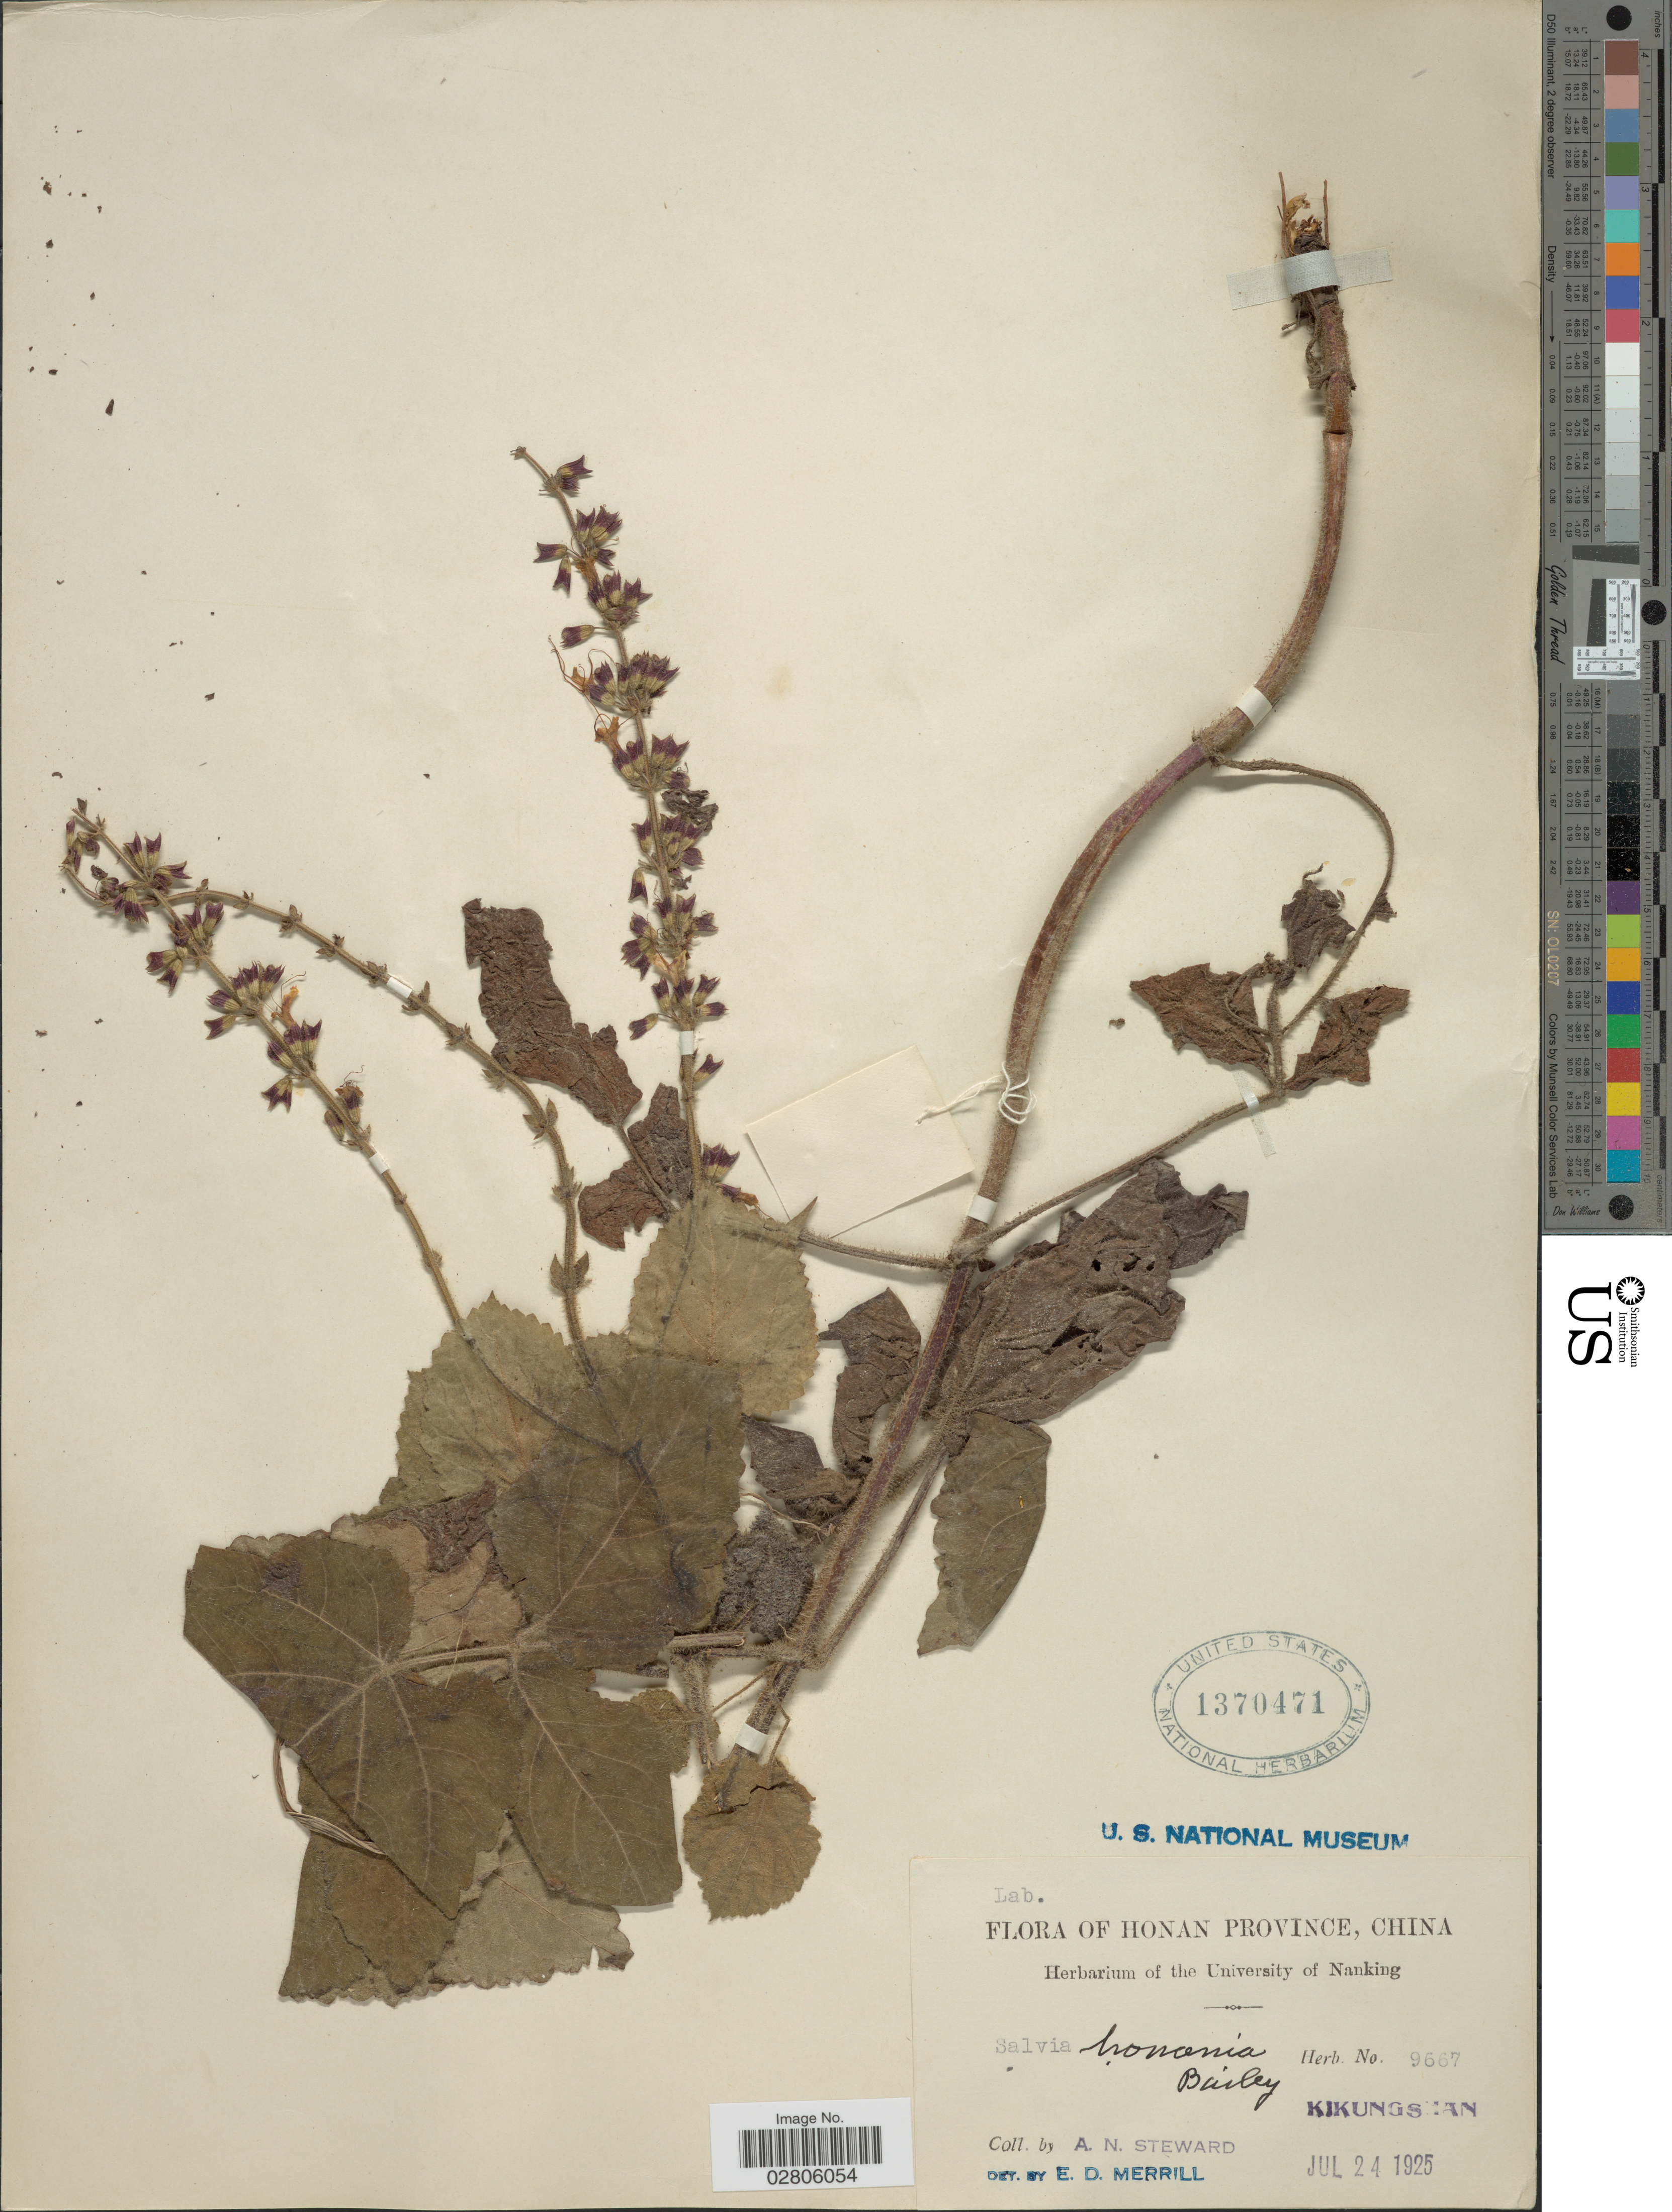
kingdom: Plantae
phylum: Tracheophyta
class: Magnoliopsida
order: Lamiales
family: Lamiaceae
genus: Salvia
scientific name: Salvia honania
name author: L.H. Bailey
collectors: A. N. Steward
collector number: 9667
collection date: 1925-07-24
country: China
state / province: Henan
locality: Honan Province, Kikungshan.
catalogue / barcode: US 1370471